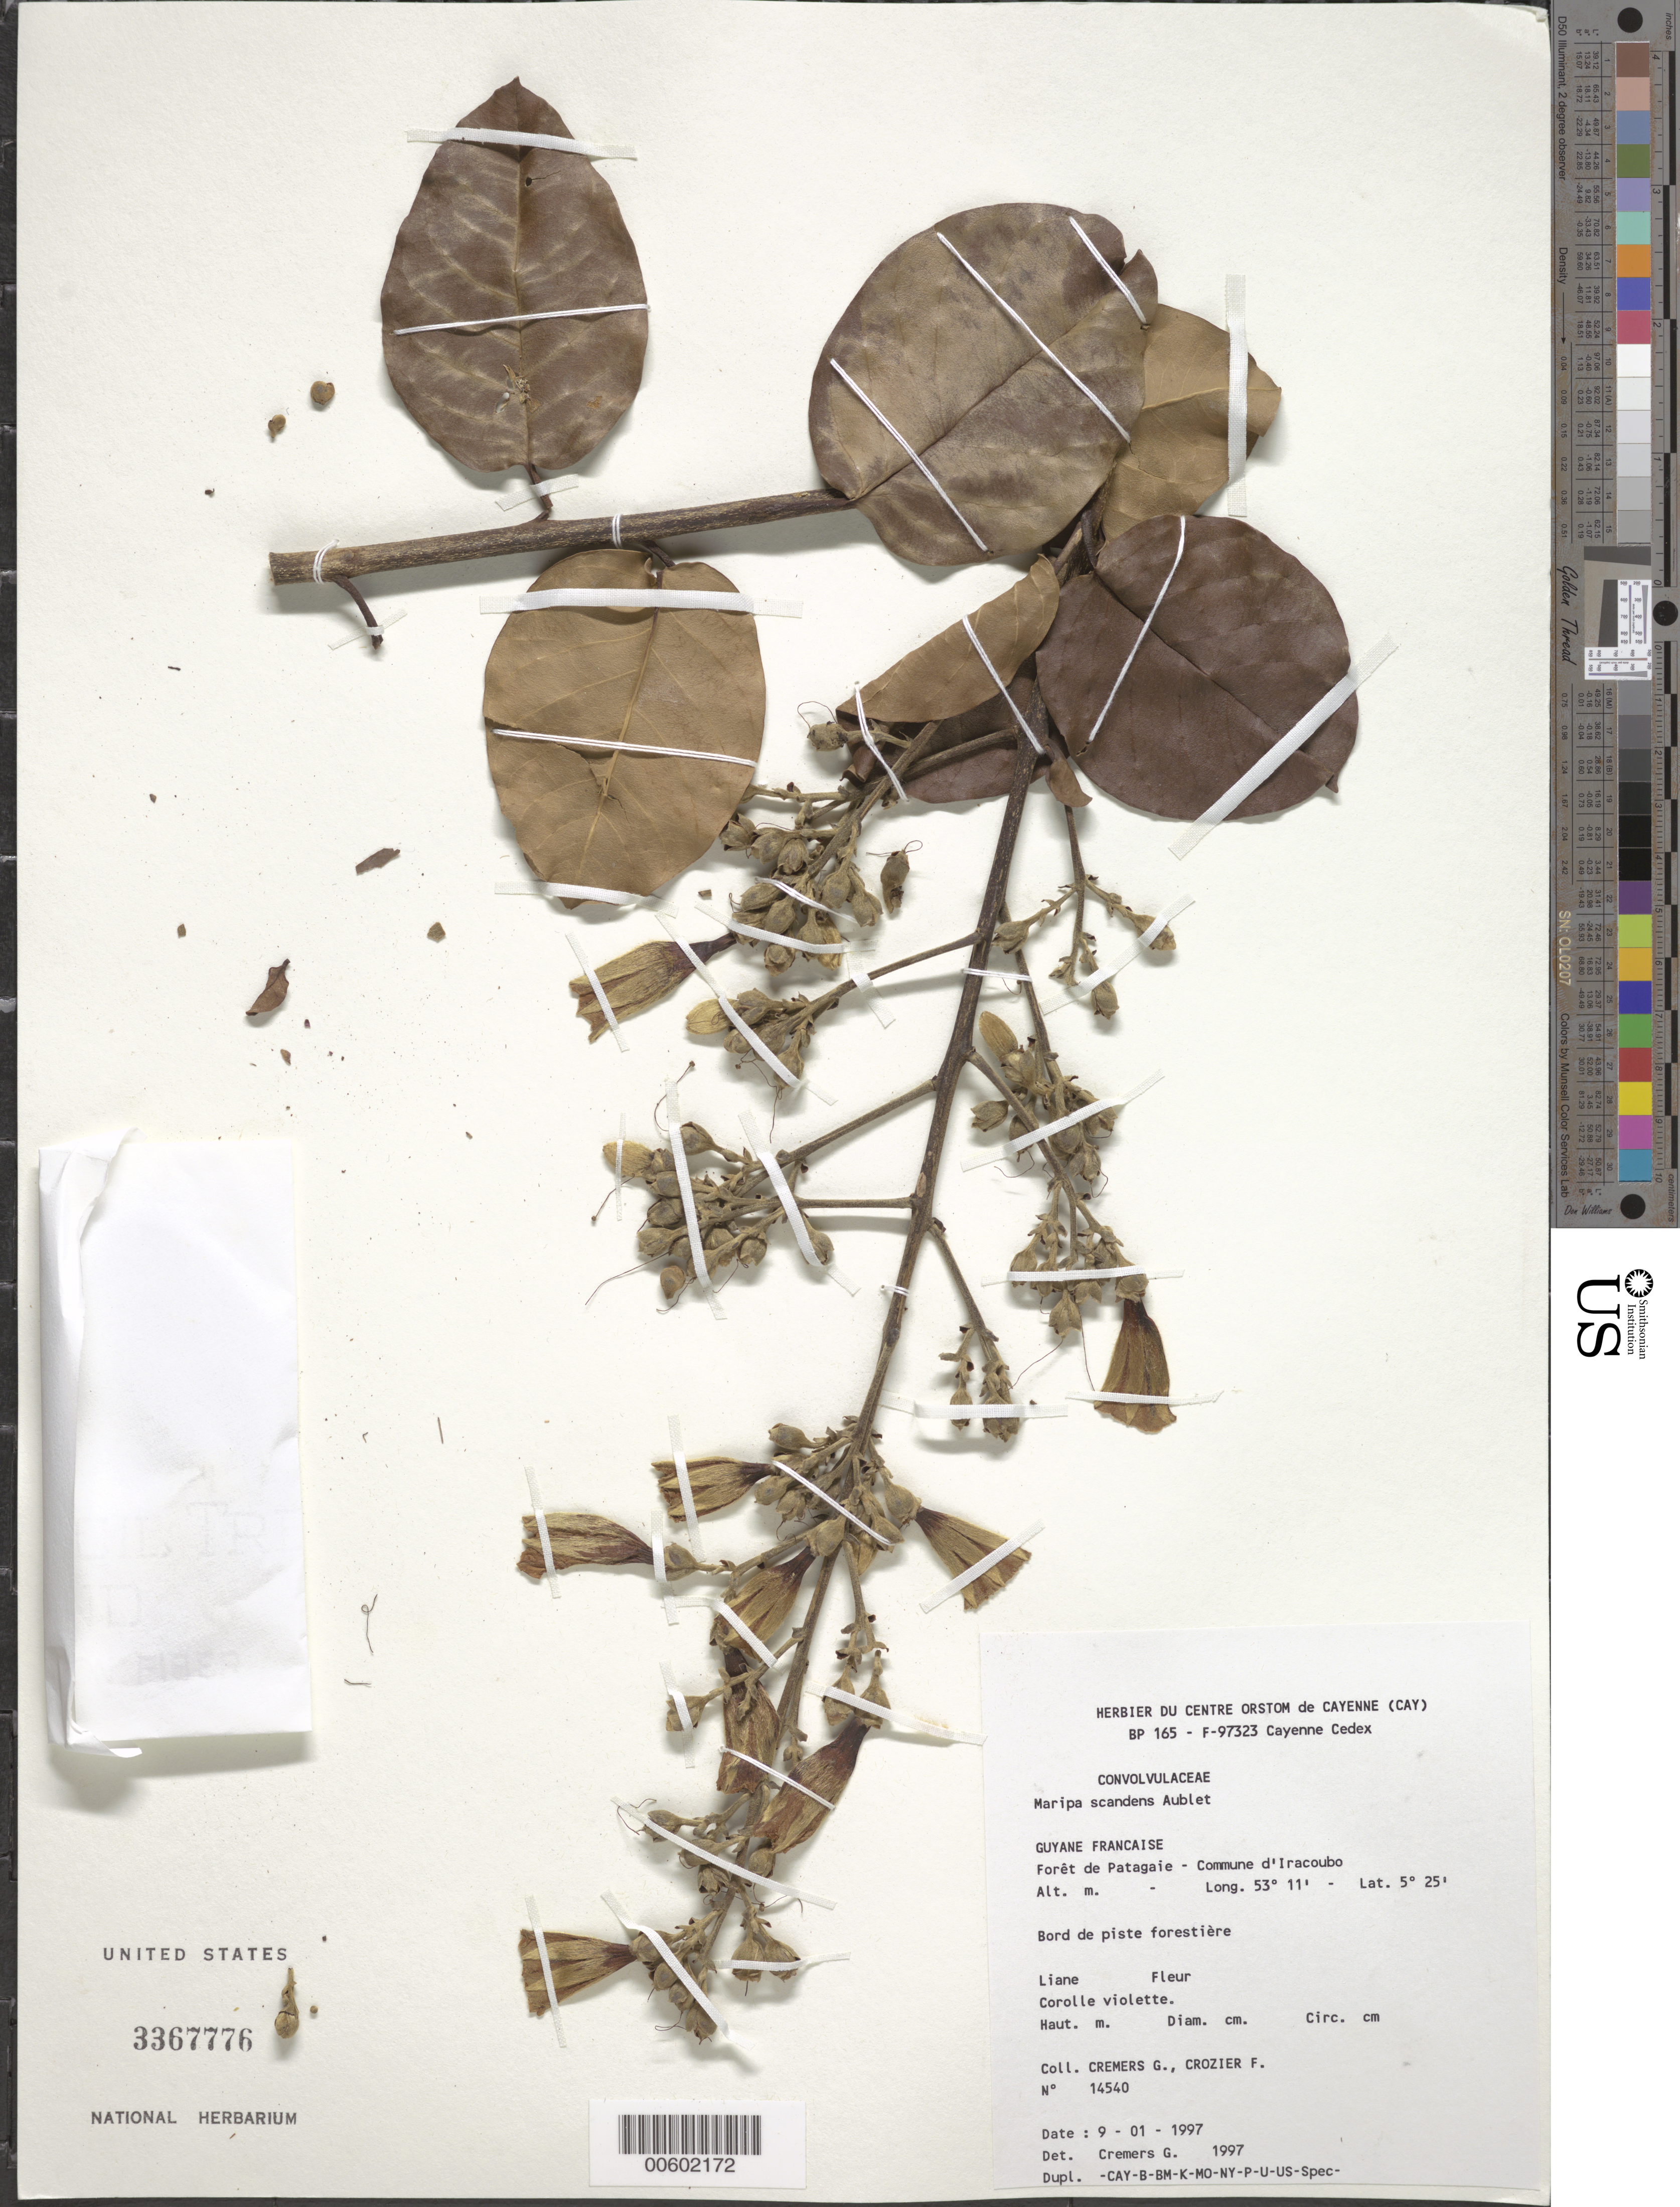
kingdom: Plantae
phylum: Tracheophyta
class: Magnoliopsida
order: Solanales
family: Convolvulaceae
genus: Maripa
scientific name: Maripa scandens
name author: Aubl.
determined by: Cremers, Georges A.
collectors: G. Cremers & F. Crozier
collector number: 14540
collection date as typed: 9-Jan-97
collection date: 1997-01-09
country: French Guiana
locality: Commune d'Iracoubo, forêt de Counami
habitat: Edge of forest stream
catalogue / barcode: US 3367776